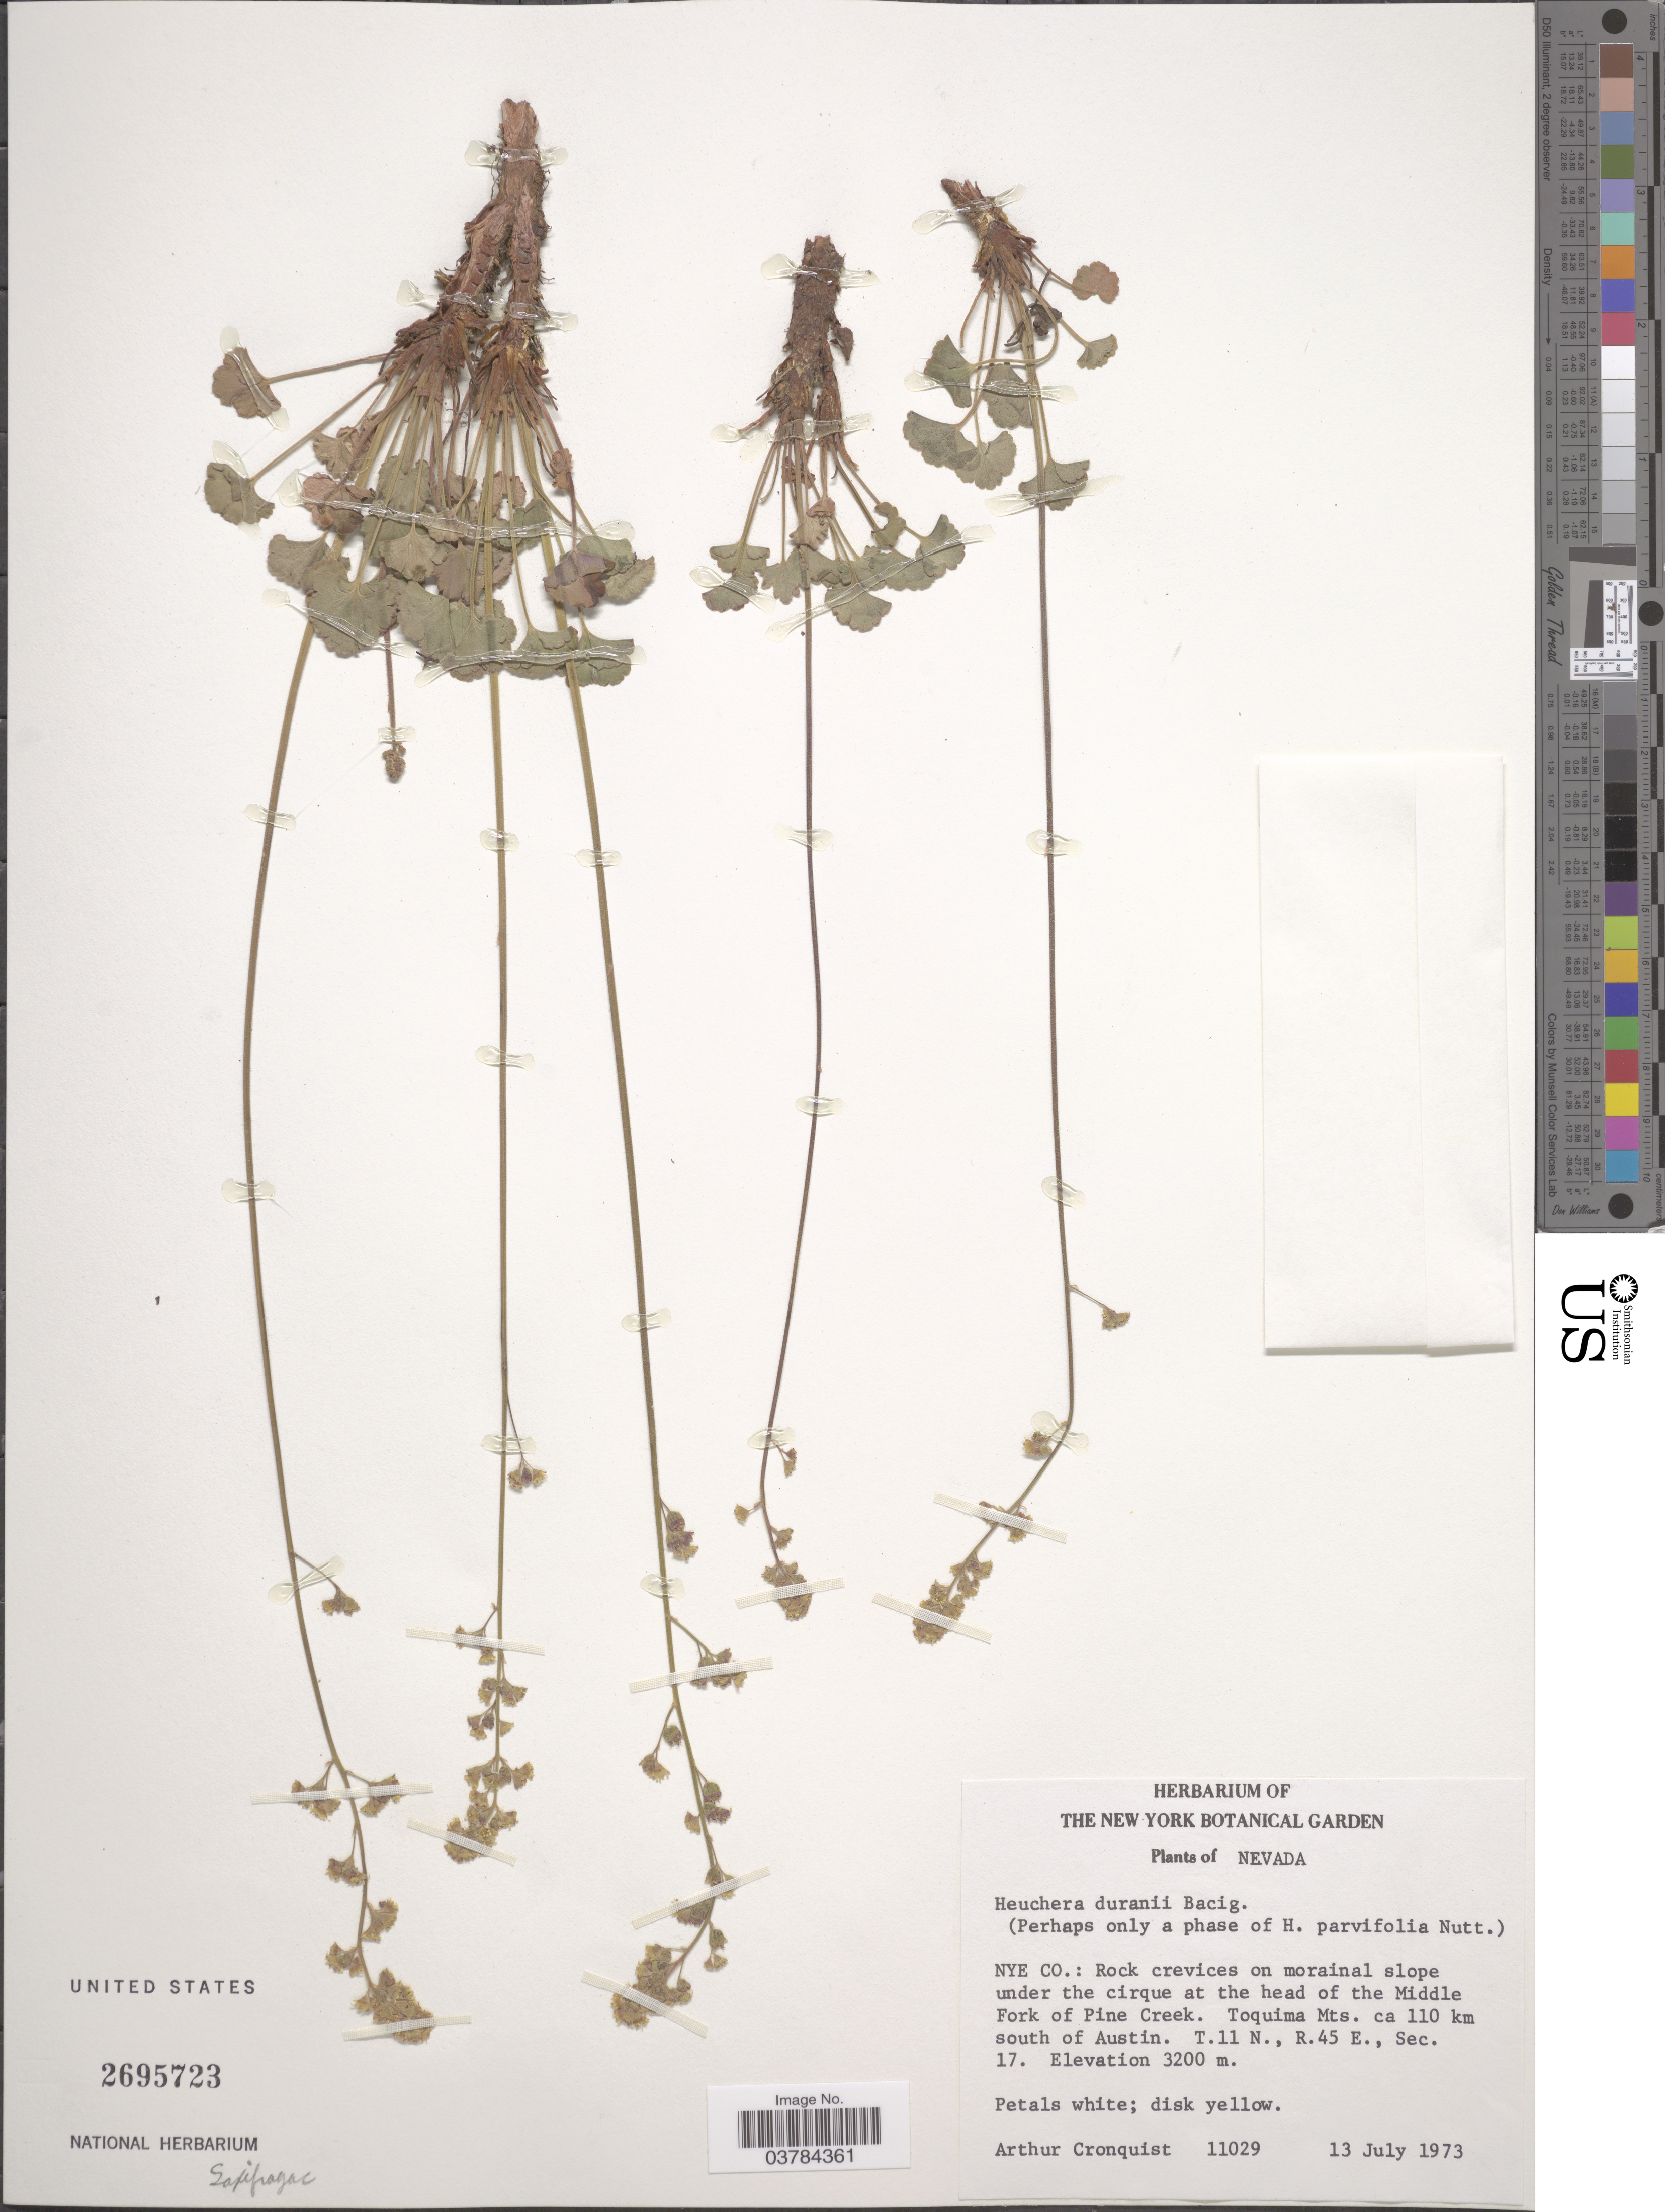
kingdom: Plantae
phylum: Tracheophyta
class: Magnoliopsida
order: Saxifragales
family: Saxifragaceae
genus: Heuchera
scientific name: Heuchera duranii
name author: Bacig.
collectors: A. J. Cronquist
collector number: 11029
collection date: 1973-07-13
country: United States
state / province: Nevada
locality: Nye Co.: under the cirque at the head of the Middle Fork of Pine Creek. Toquima Mts. ca 110 km south of Austin. T.11 N., R.45 E., Sec. 17.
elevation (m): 3200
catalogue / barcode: US 2695723